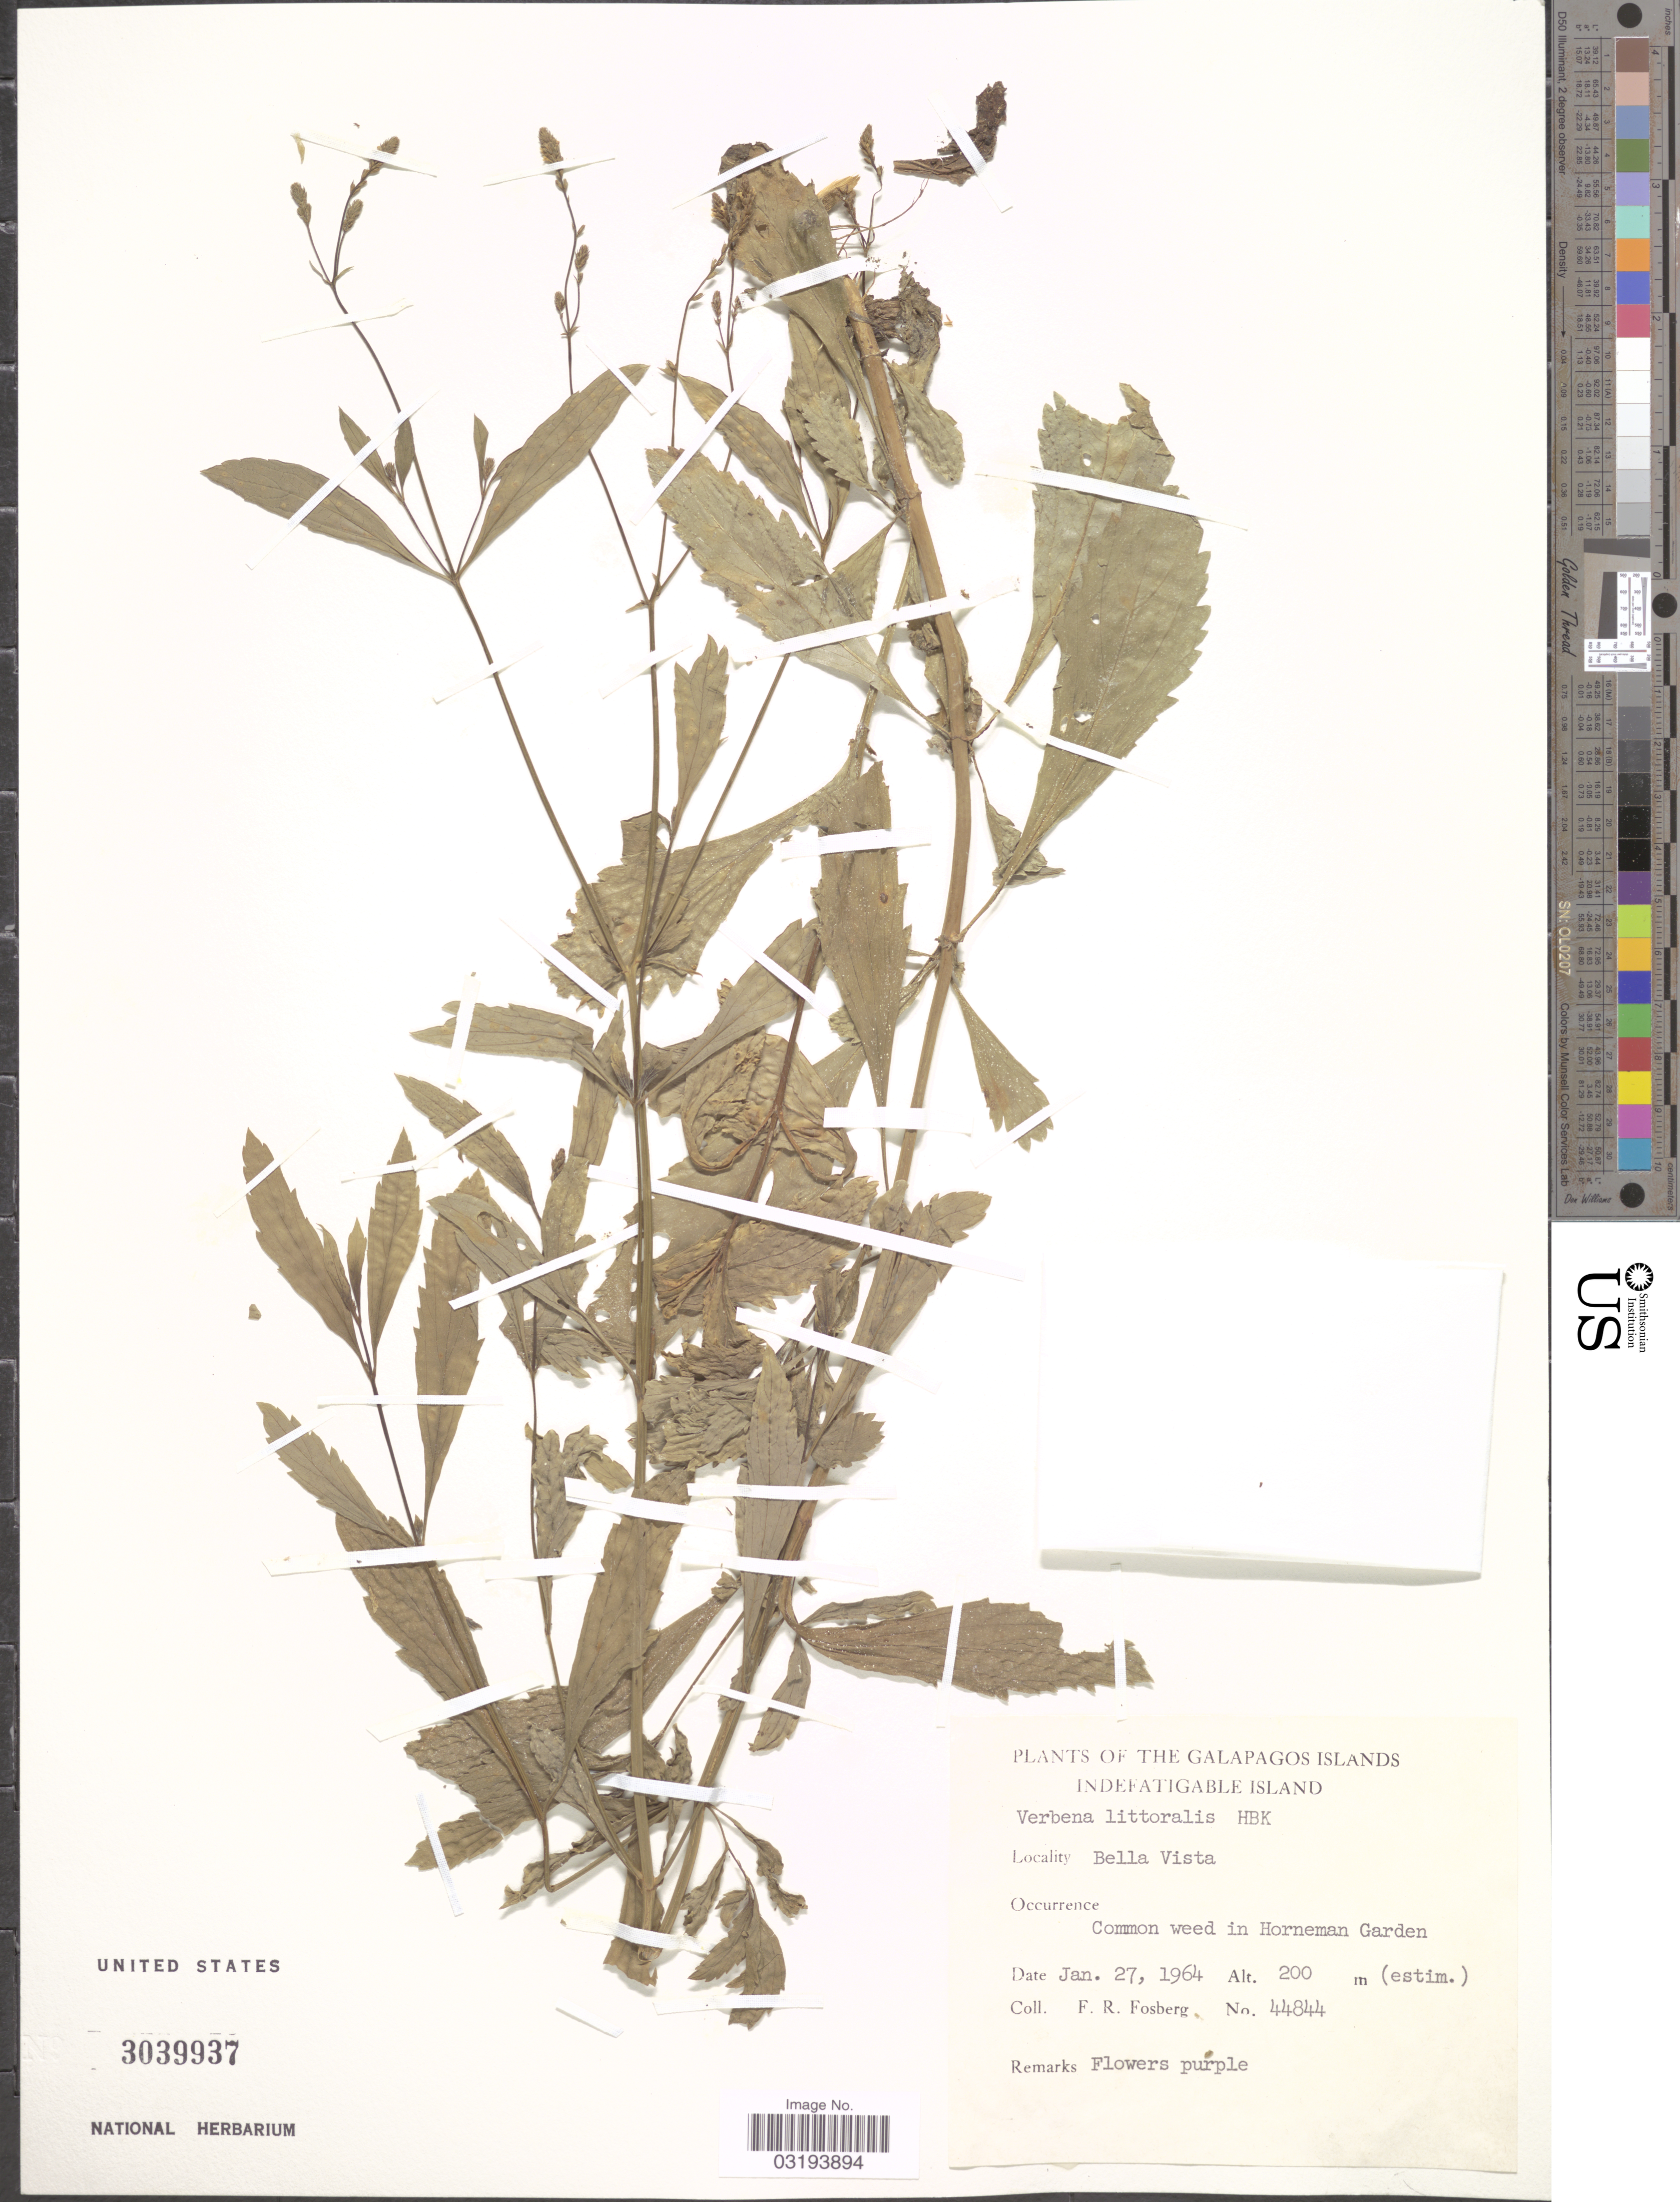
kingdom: Plantae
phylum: Tracheophyta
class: Magnoliopsida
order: Lamiales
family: Verbenaceae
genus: Verbena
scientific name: Verbena litoralis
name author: Kunth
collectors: F. R. Fosberg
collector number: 44844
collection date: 1964-01-27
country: Ecuador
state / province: Colón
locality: The Galapagos Islands. Indefatigable Island. Bella Vista. Common weed in Horneman Garden.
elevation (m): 200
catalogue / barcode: US 3039937